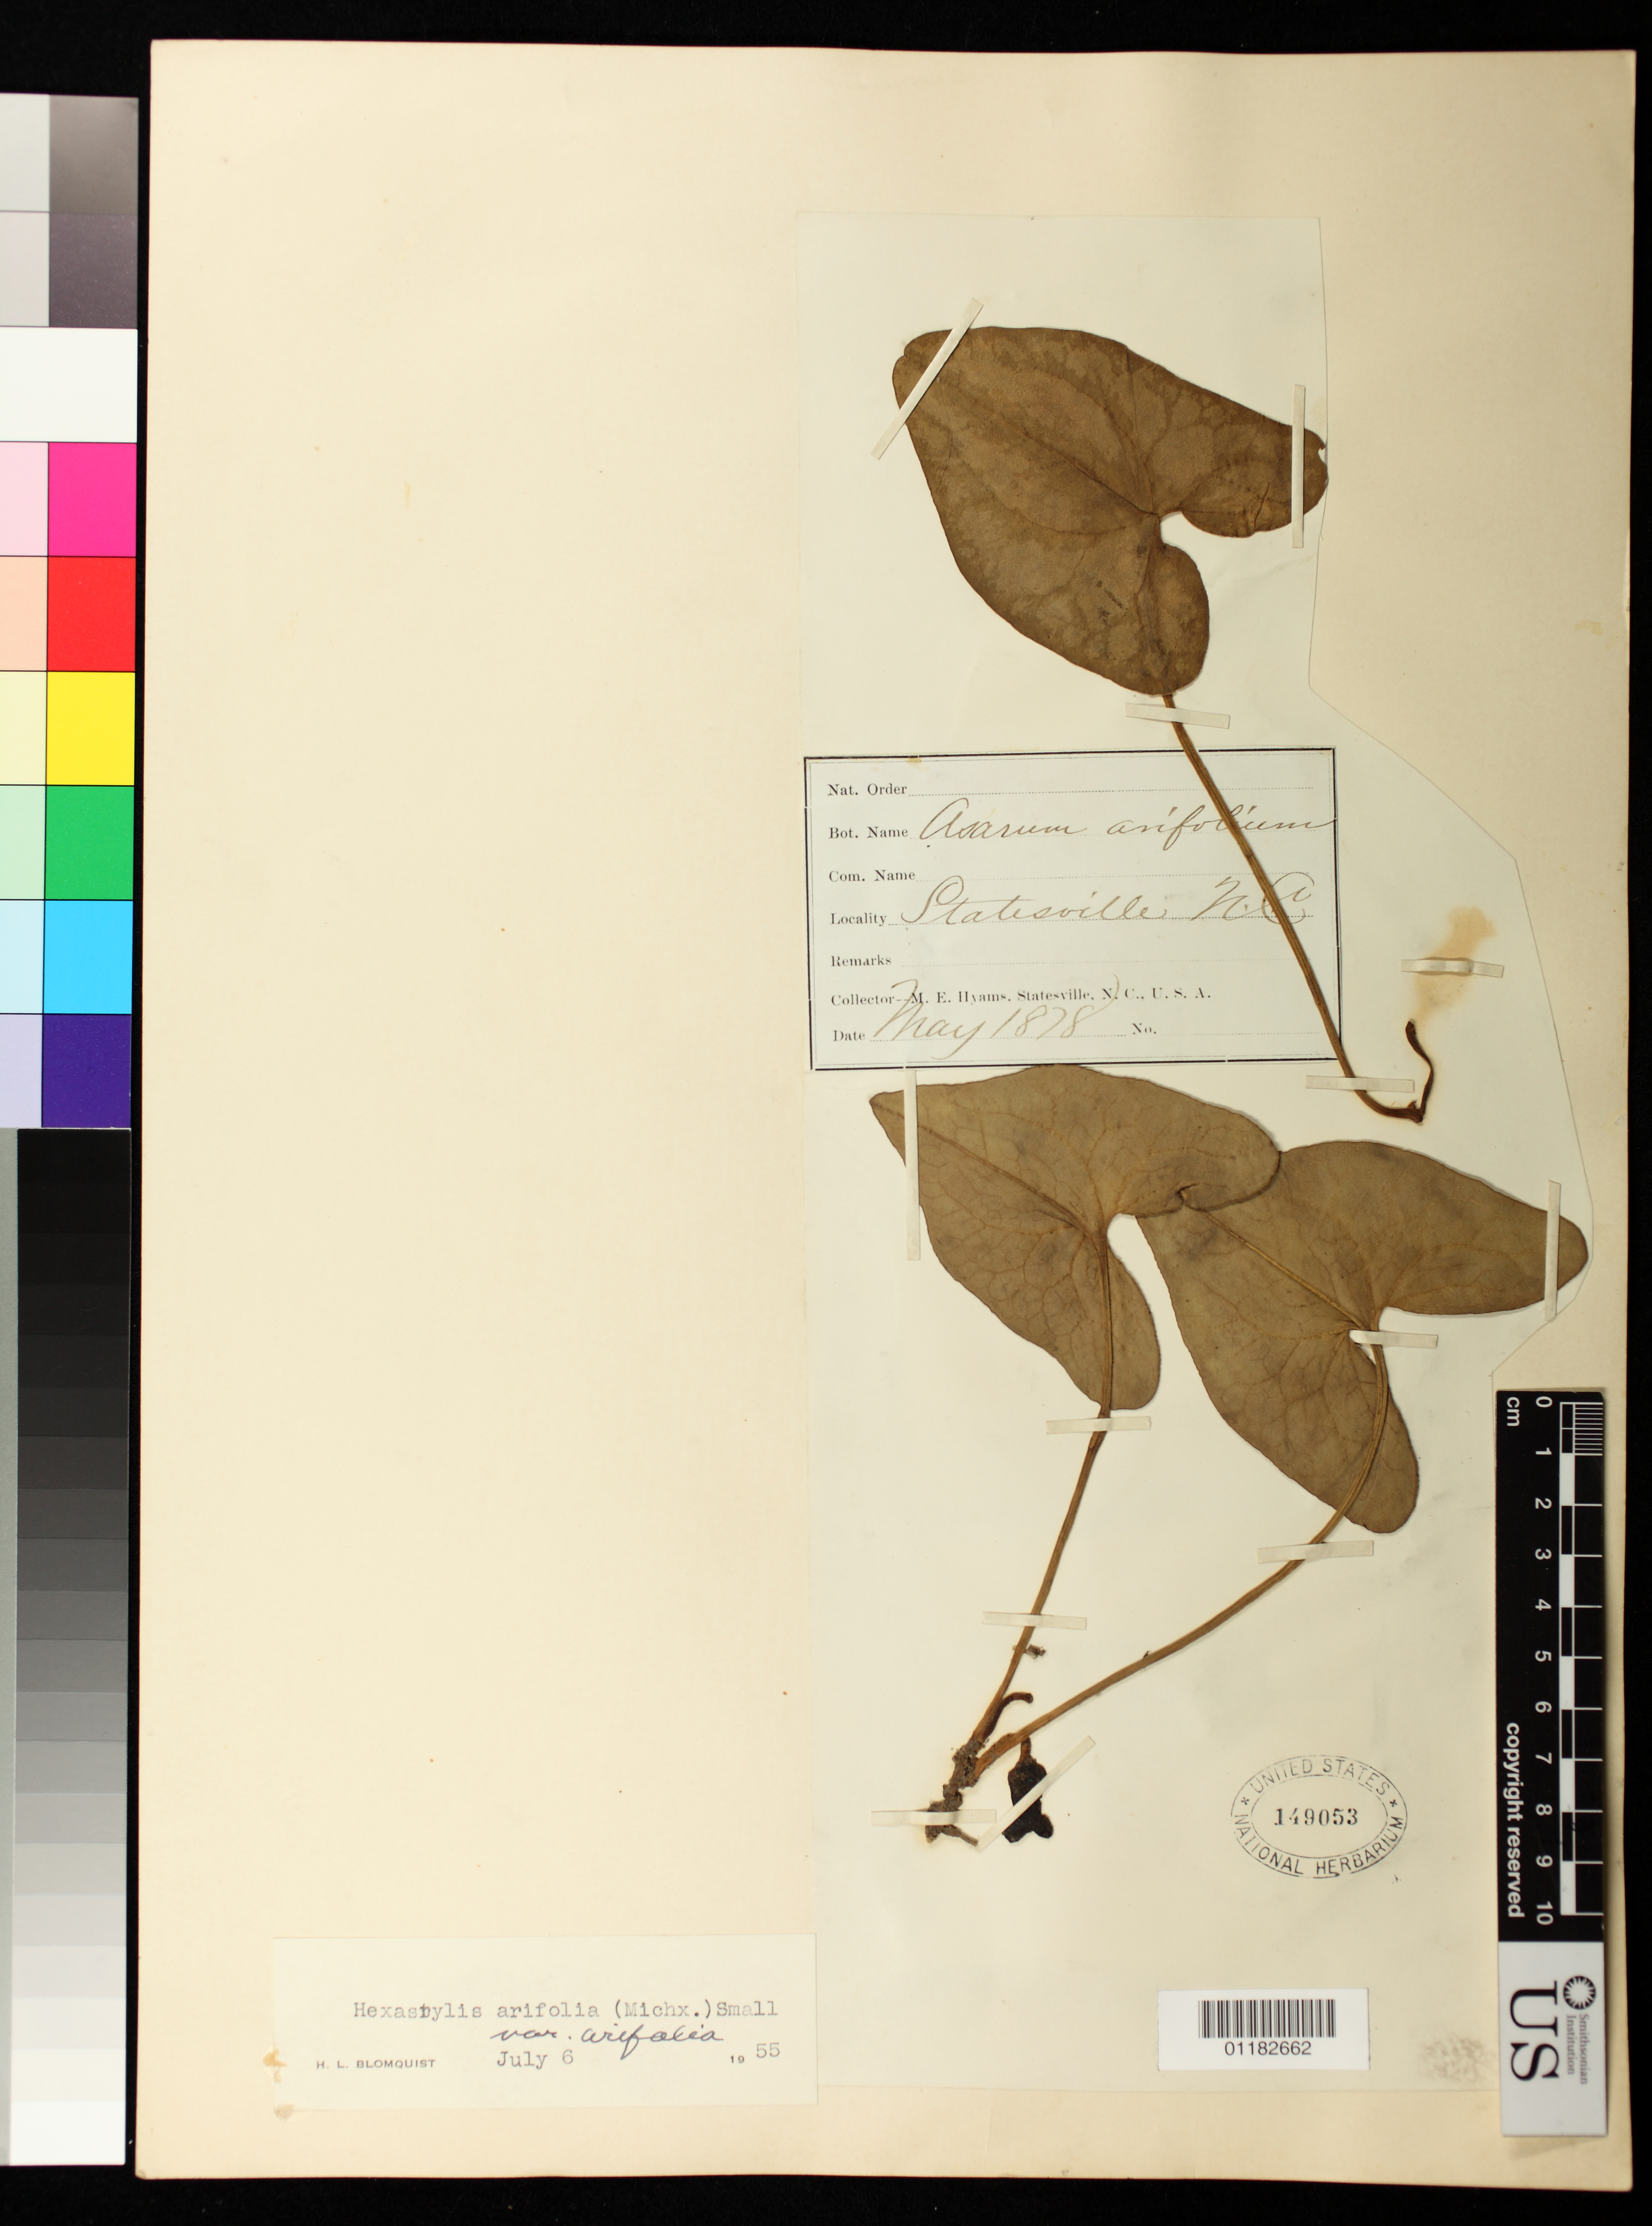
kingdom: Plantae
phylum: Tracheophyta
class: Magnoliopsida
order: Piperales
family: Aristolochiaceae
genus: Hexastylis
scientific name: Hexastylis arifolia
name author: (Michx.) Small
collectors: M. E. Hyams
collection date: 1878-05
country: United States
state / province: North Carolina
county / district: Iredell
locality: Statesville, Iredell County.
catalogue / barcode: US 149053